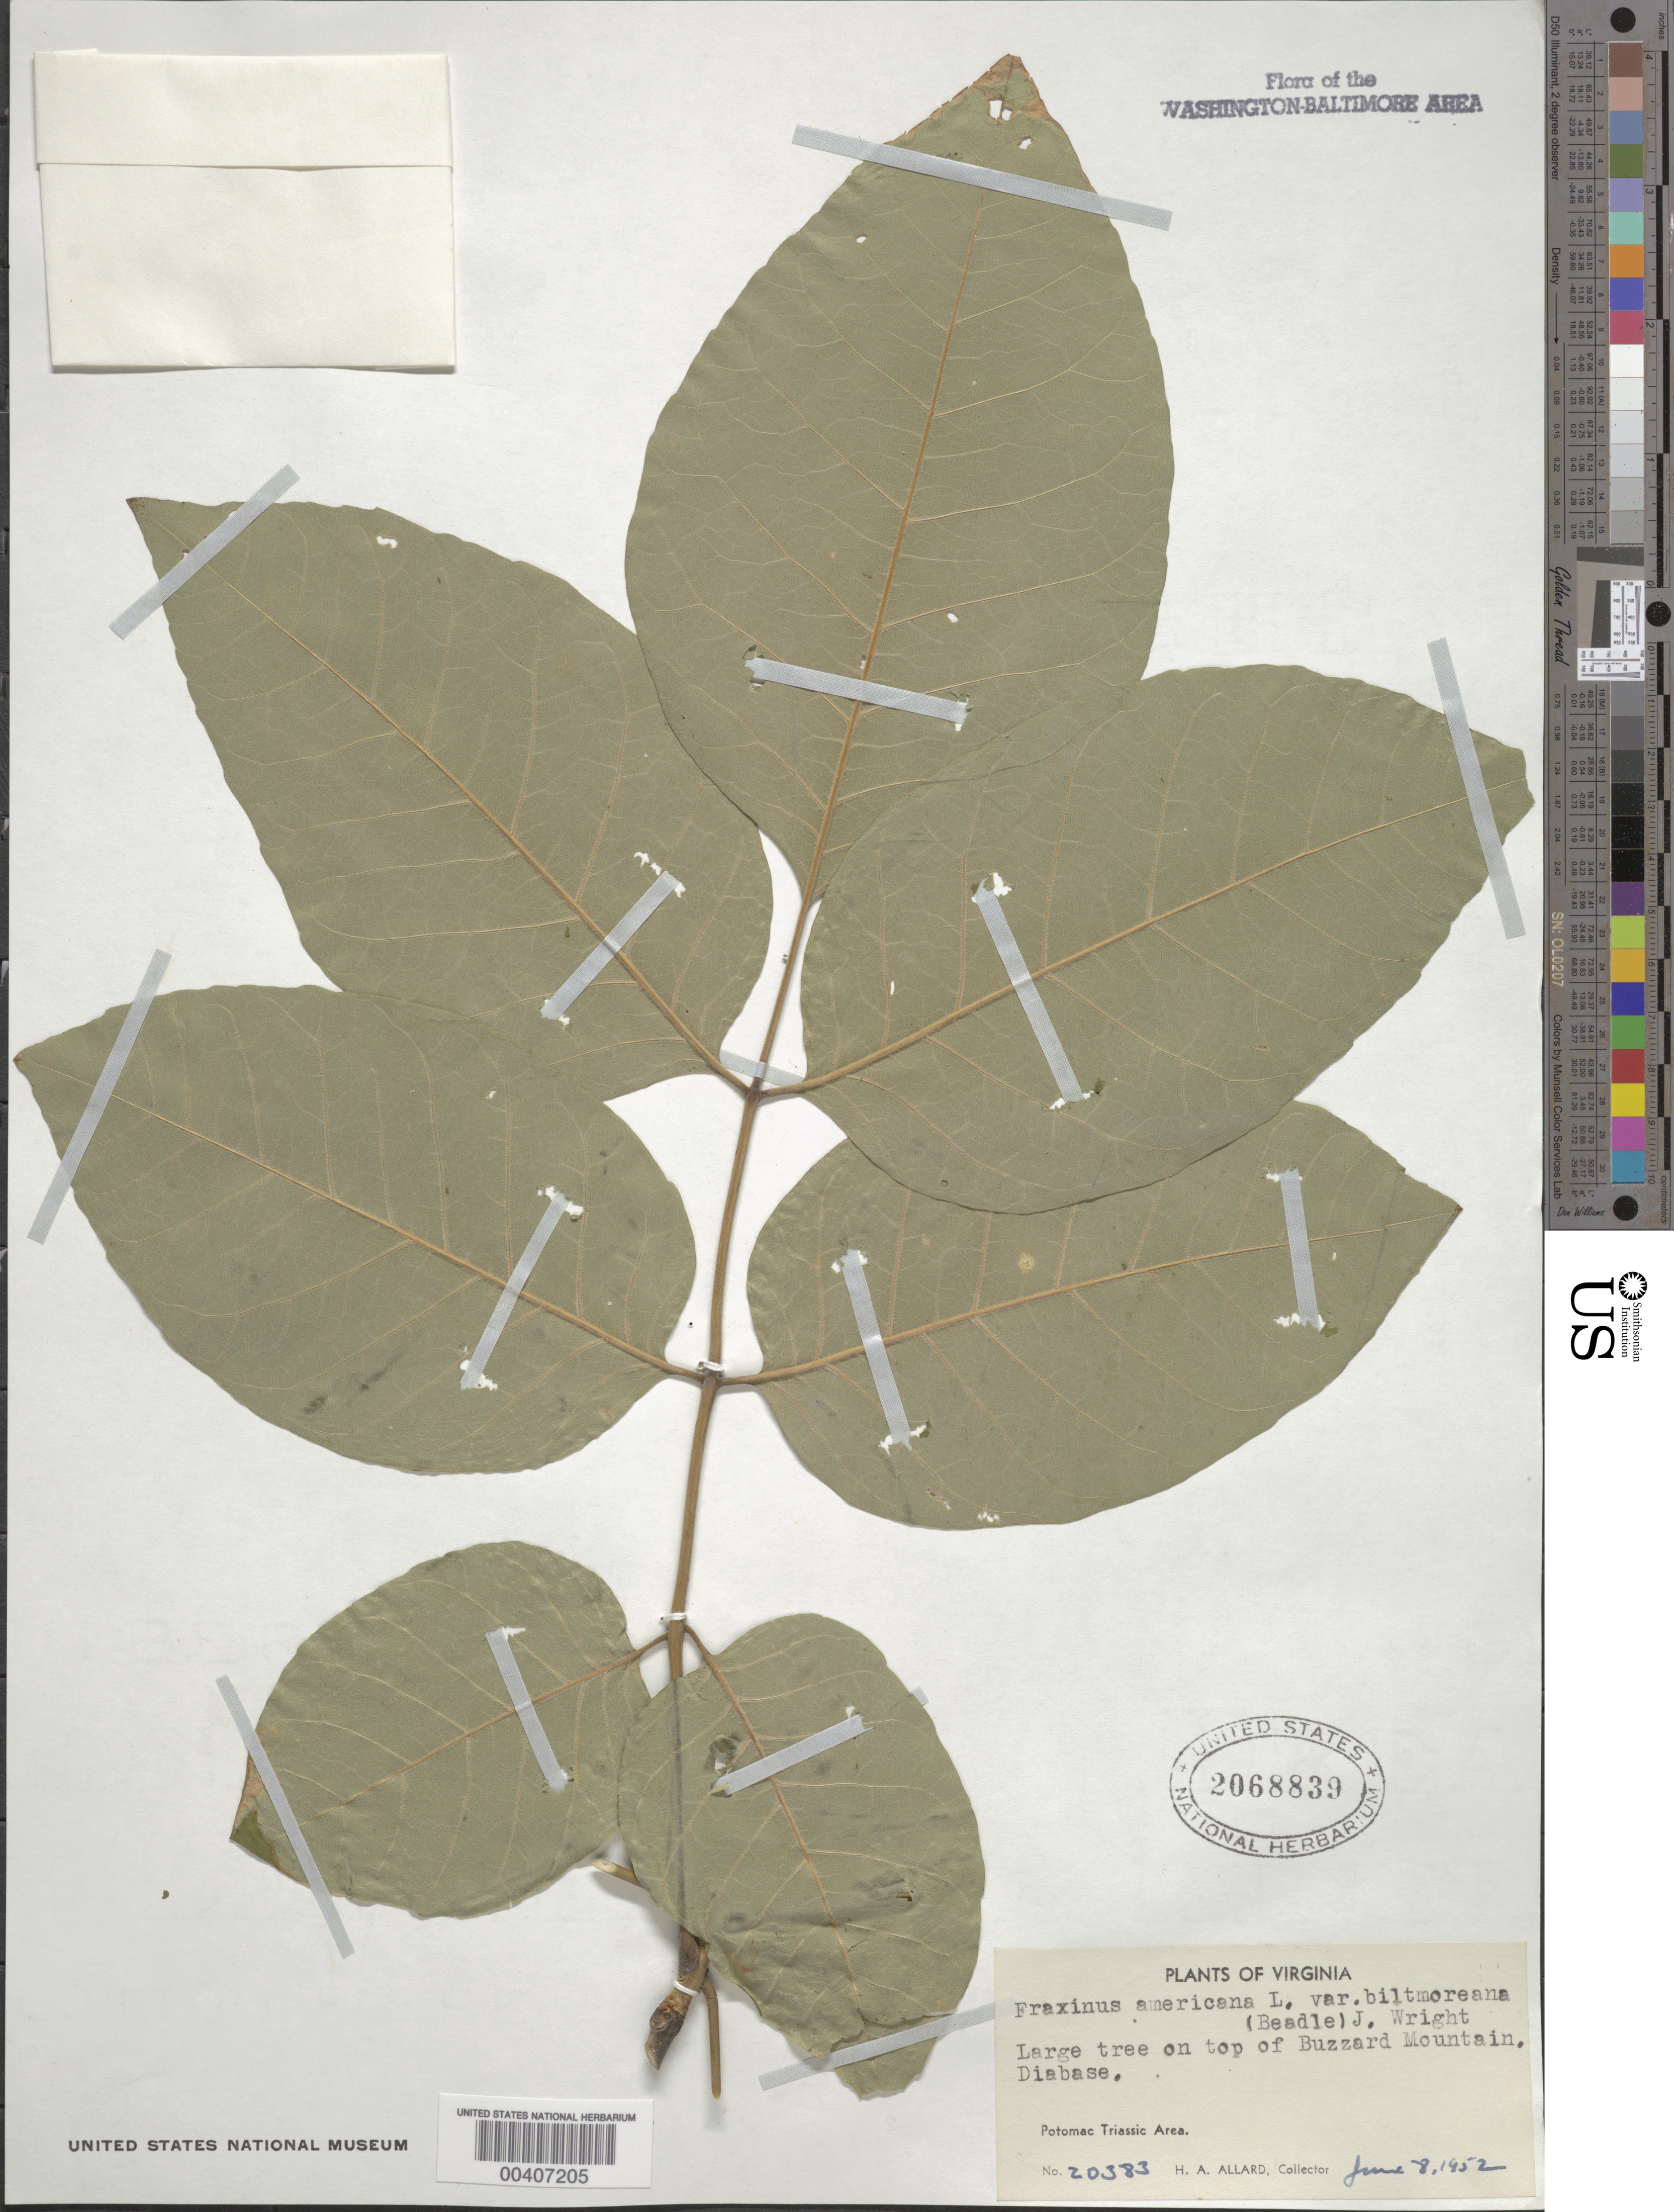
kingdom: Plantae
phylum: Tracheophyta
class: Magnoliopsida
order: Lamiales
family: Oleaceae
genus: Fraxinus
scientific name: Fraxinus americana var. biltmoreana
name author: (Beadle) J.W. Wright ex Fernald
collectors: H. A. Allard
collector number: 20383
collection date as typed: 08 Jun 1952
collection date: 1952-06-08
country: United States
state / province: Virginia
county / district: Culpeper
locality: Buzzard Mountain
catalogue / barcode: US 2068839